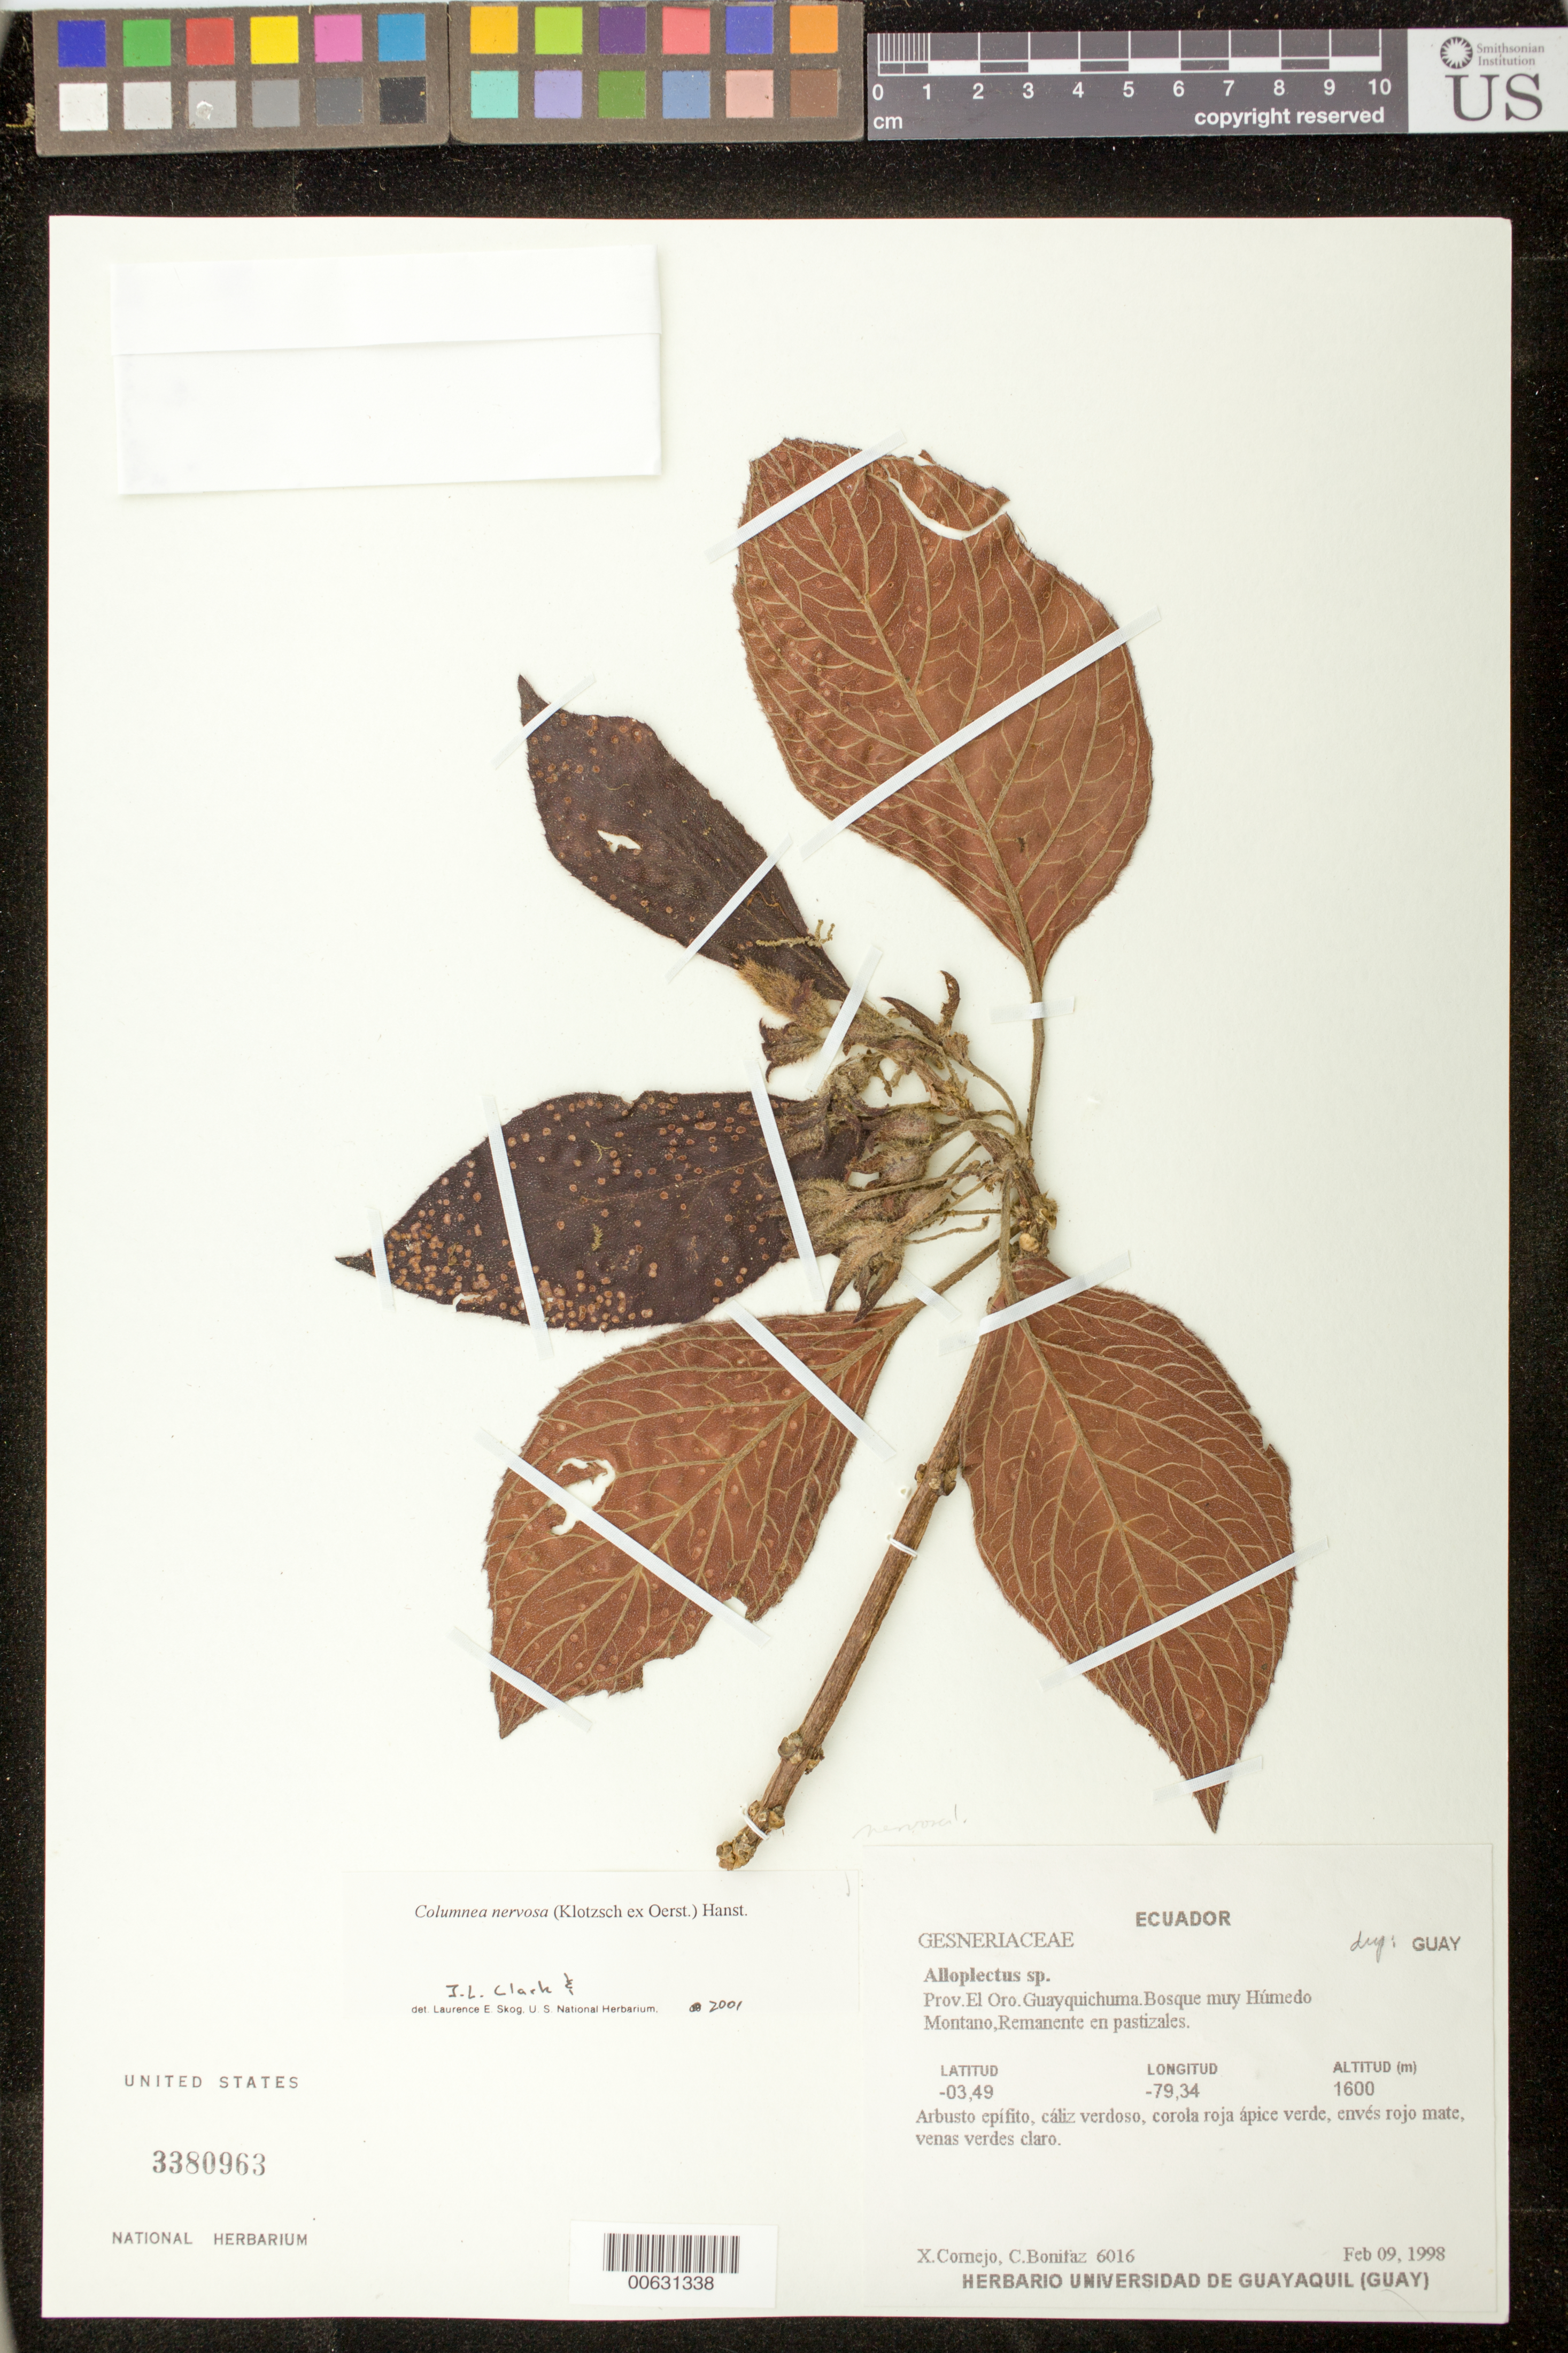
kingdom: Plantae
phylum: Tracheophyta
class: Magnoliopsida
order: Lamiales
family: Gesneriaceae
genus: Columnea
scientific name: Columnea nervosa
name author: (Klotzsch ex Oerst.) Hanst.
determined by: Clark, J. L.; Skog, Laurence E.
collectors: X. F. Cornejo & C. Bonifaz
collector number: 6016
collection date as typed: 09 Feb 1998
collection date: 1998-02-09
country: Ecuador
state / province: El Oro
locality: Guayquichuma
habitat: Bosque muy húmedo montano, remanente en pastizales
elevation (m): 1600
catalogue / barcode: US 3380963